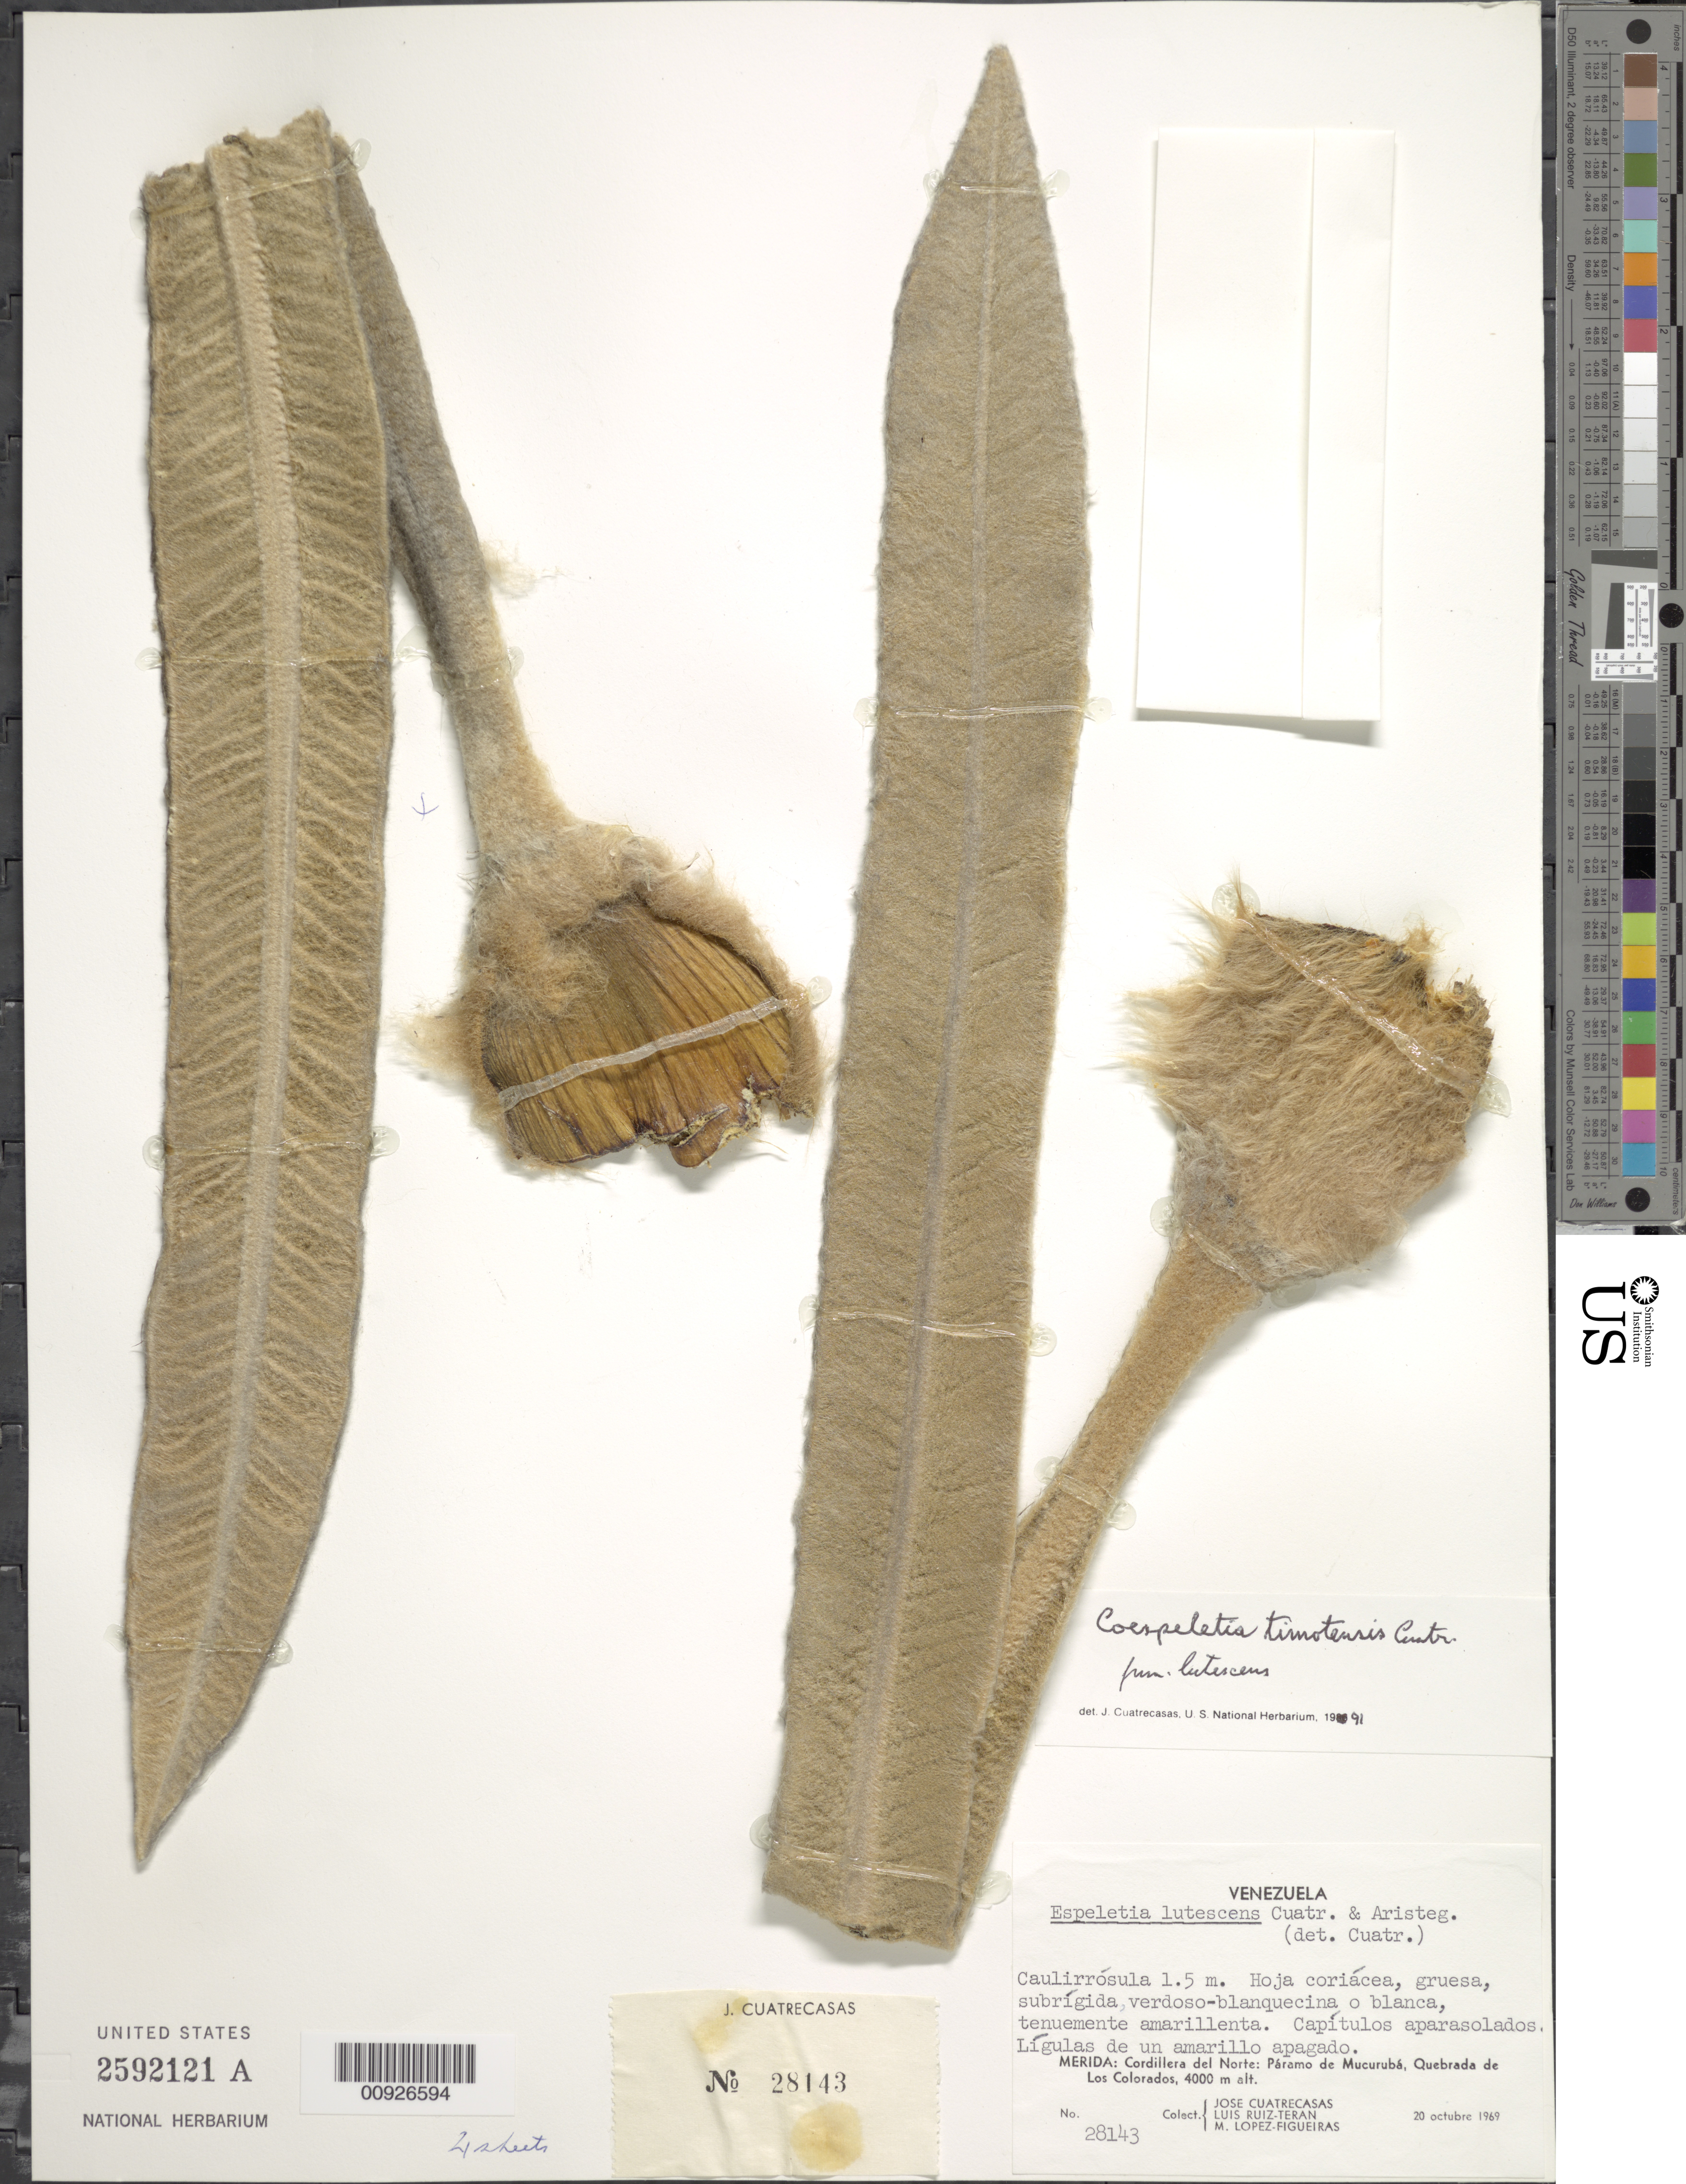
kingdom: Plantae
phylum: Tracheophyta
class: Magnoliopsida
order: Asterales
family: Asteraceae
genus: Coespeletia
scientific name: Coespeletia timotensis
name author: (Cuatrec.) Cuatrec.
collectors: J. Cuatrecasas, L. E. Ruíz-Terán & M. López Figueiras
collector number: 28143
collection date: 1969-10-20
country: Venezuela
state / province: Mérida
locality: P. de Mucurubá. Quebrada de Los Colorados, Cordillera del Norte.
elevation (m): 4000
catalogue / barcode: US 2592121